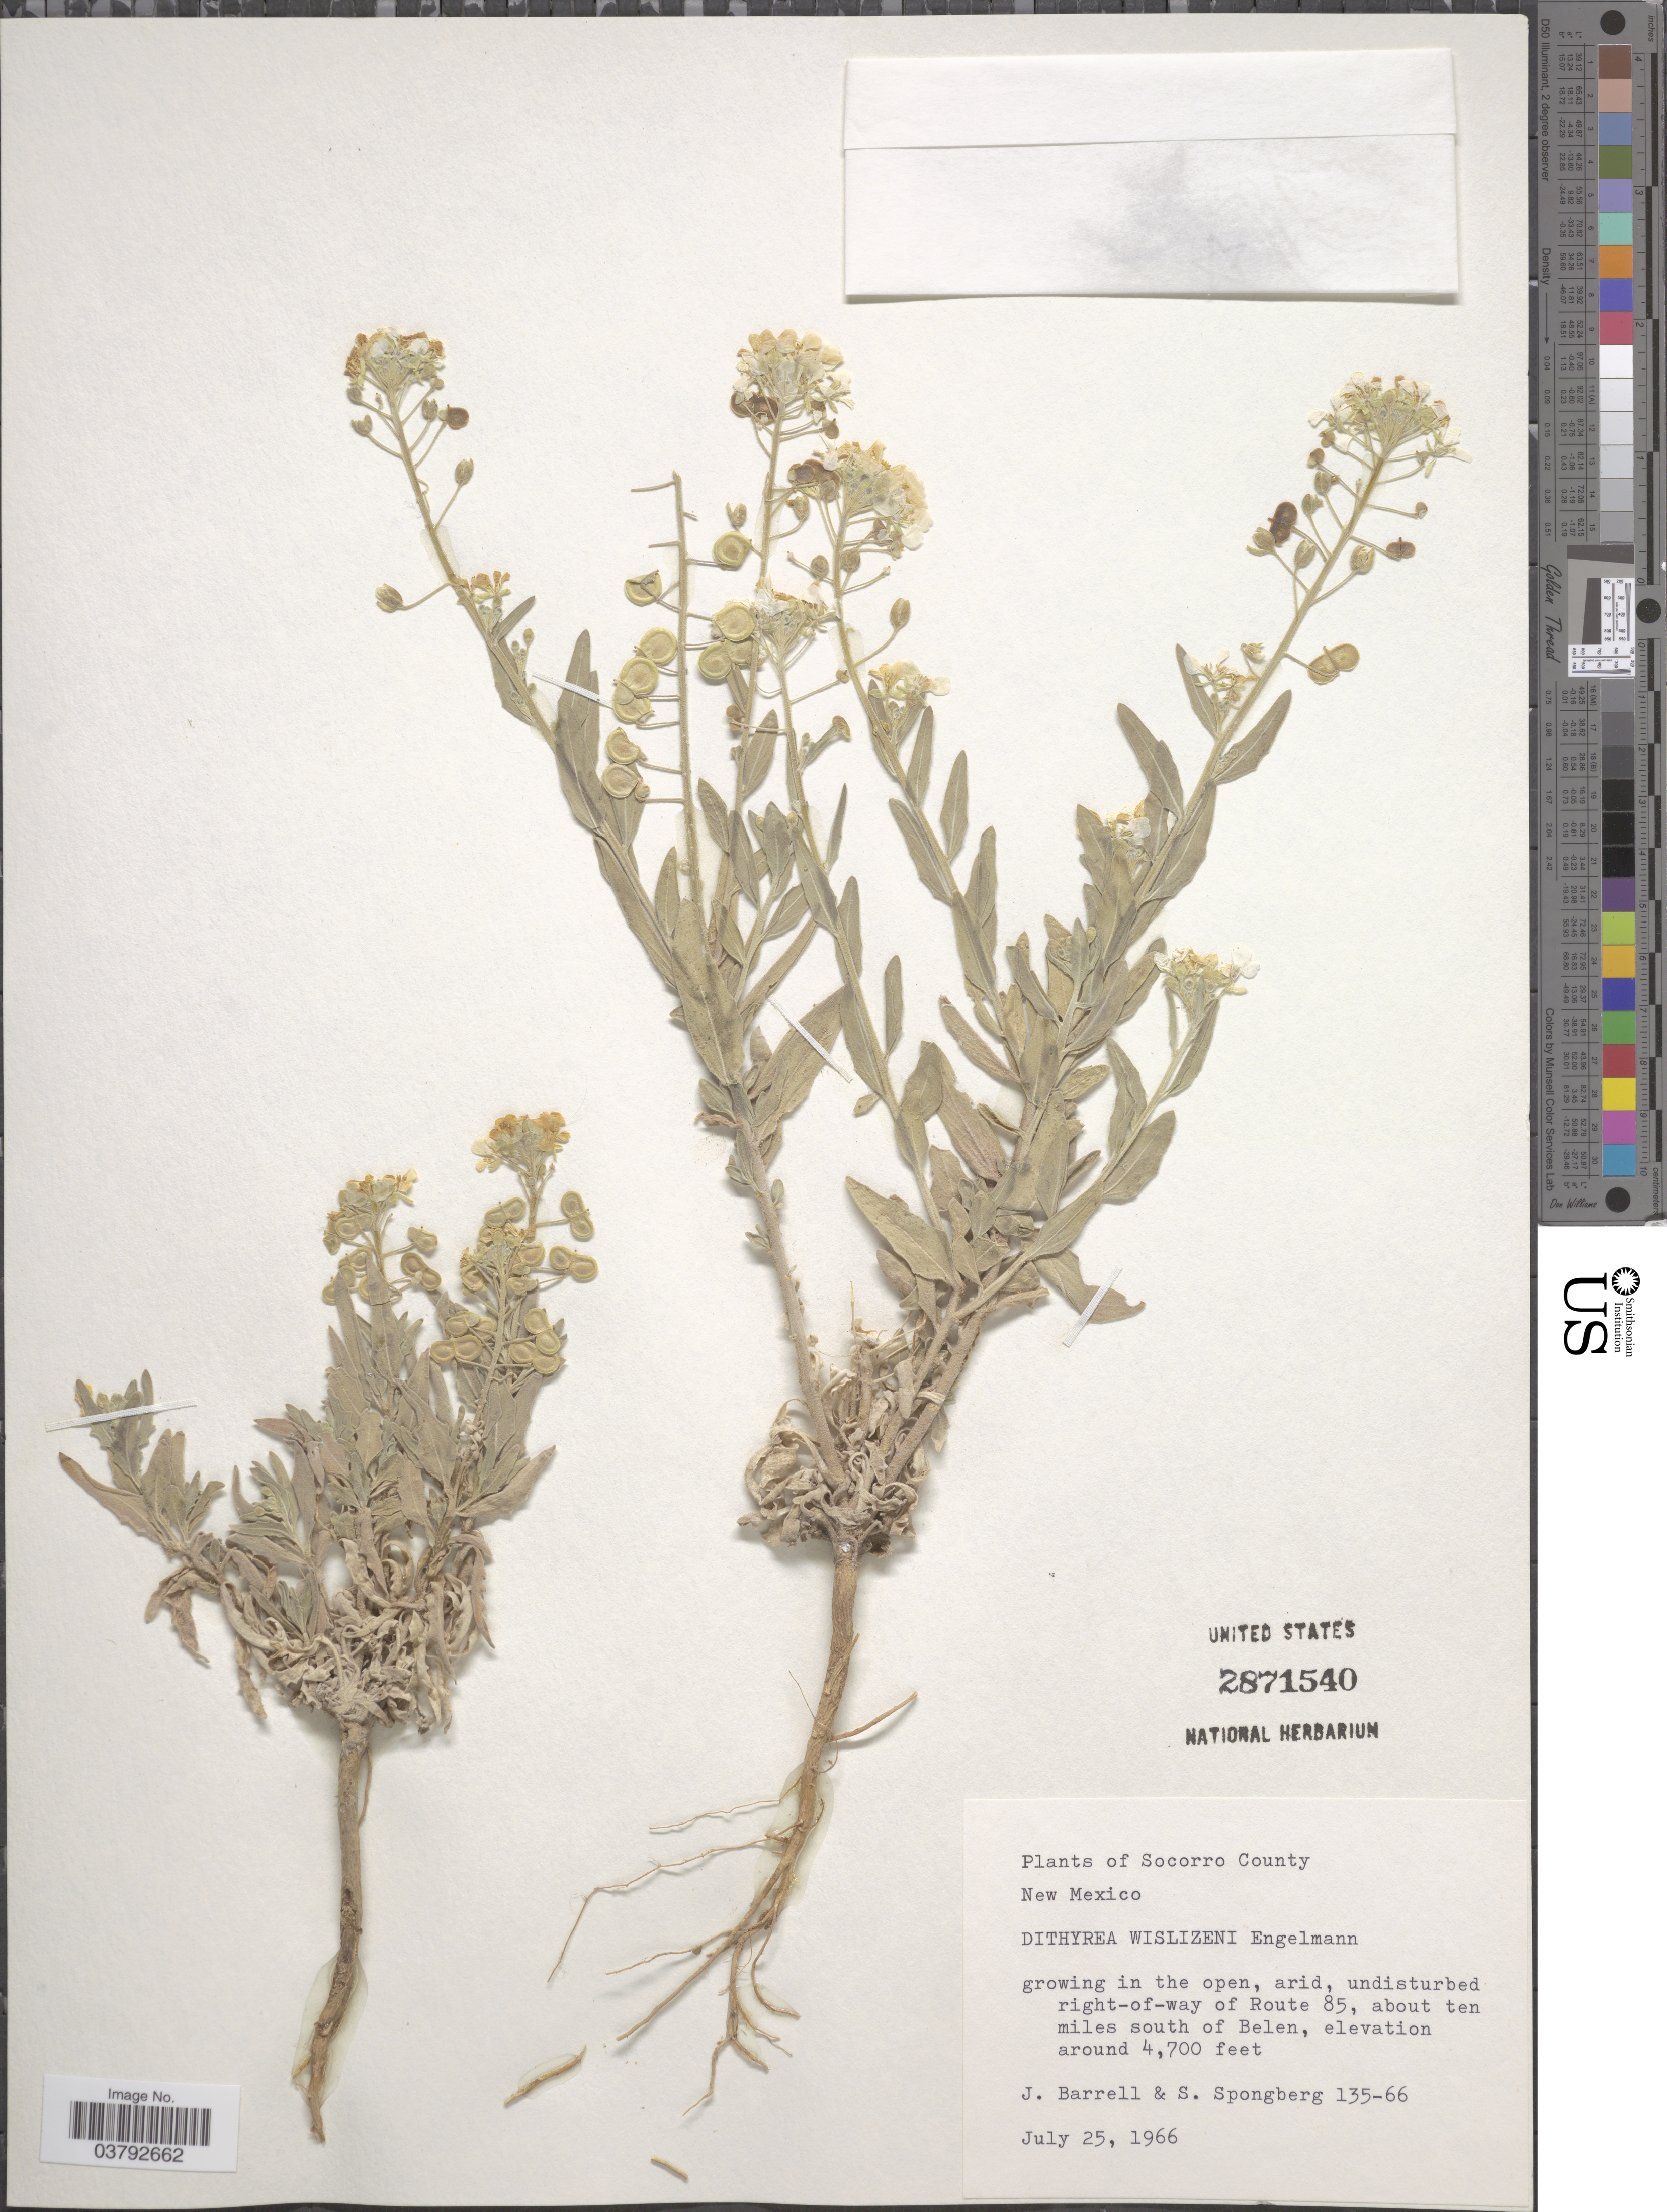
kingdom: Plantae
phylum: Tracheophyta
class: Magnoliopsida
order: Brassicales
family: Brassicaceae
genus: Dithyrea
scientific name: Dithyrea wislizeni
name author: Engelm.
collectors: J. Barrell & S. A.Spongberg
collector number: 135-66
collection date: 1966-07-25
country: United States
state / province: New Mexico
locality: Socorro County. Undisturbed right-of-way of Route 85, about ten miles south of Belen.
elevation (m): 1433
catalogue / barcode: US 2871540